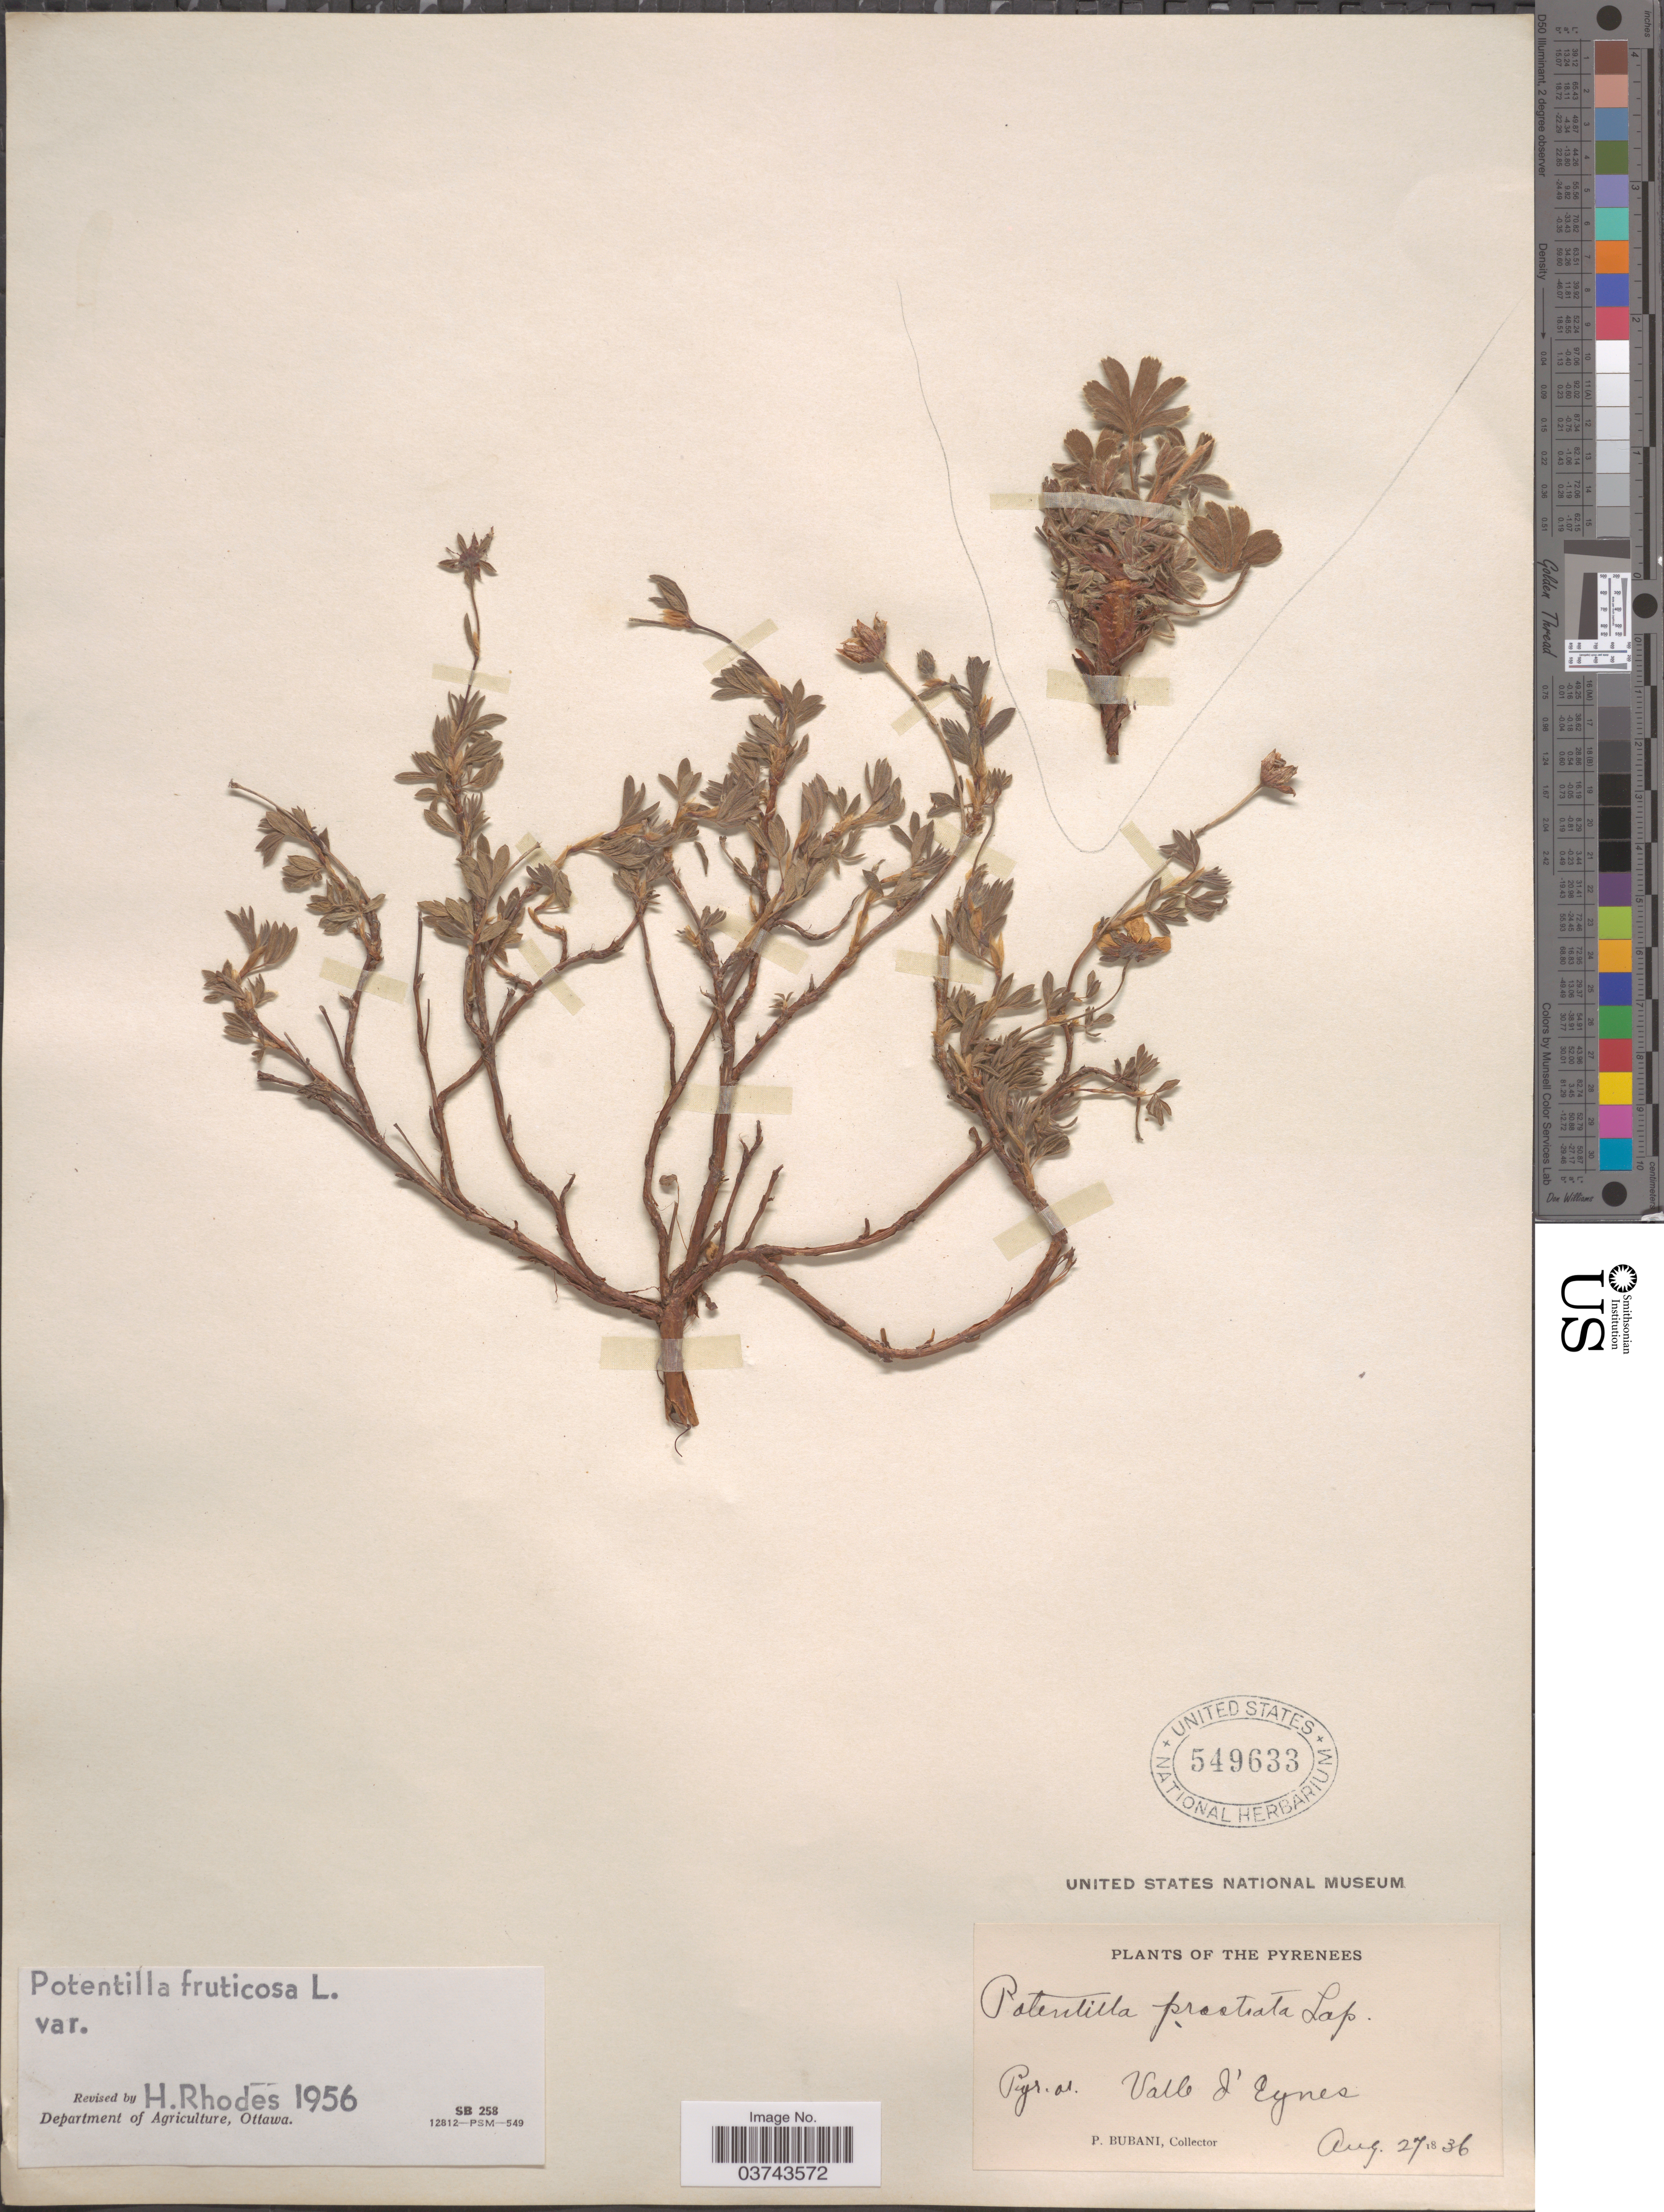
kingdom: Plantae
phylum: Tracheophyta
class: Magnoliopsida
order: Rosales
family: Rosaceae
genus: Dasiphora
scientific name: Dasiphora fruticosa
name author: (L.) Rydb.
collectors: P. Bubani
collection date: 1836-08-27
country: France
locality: The Pyrenees. Pyr. or. Valle d'Eynes.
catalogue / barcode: US 549633